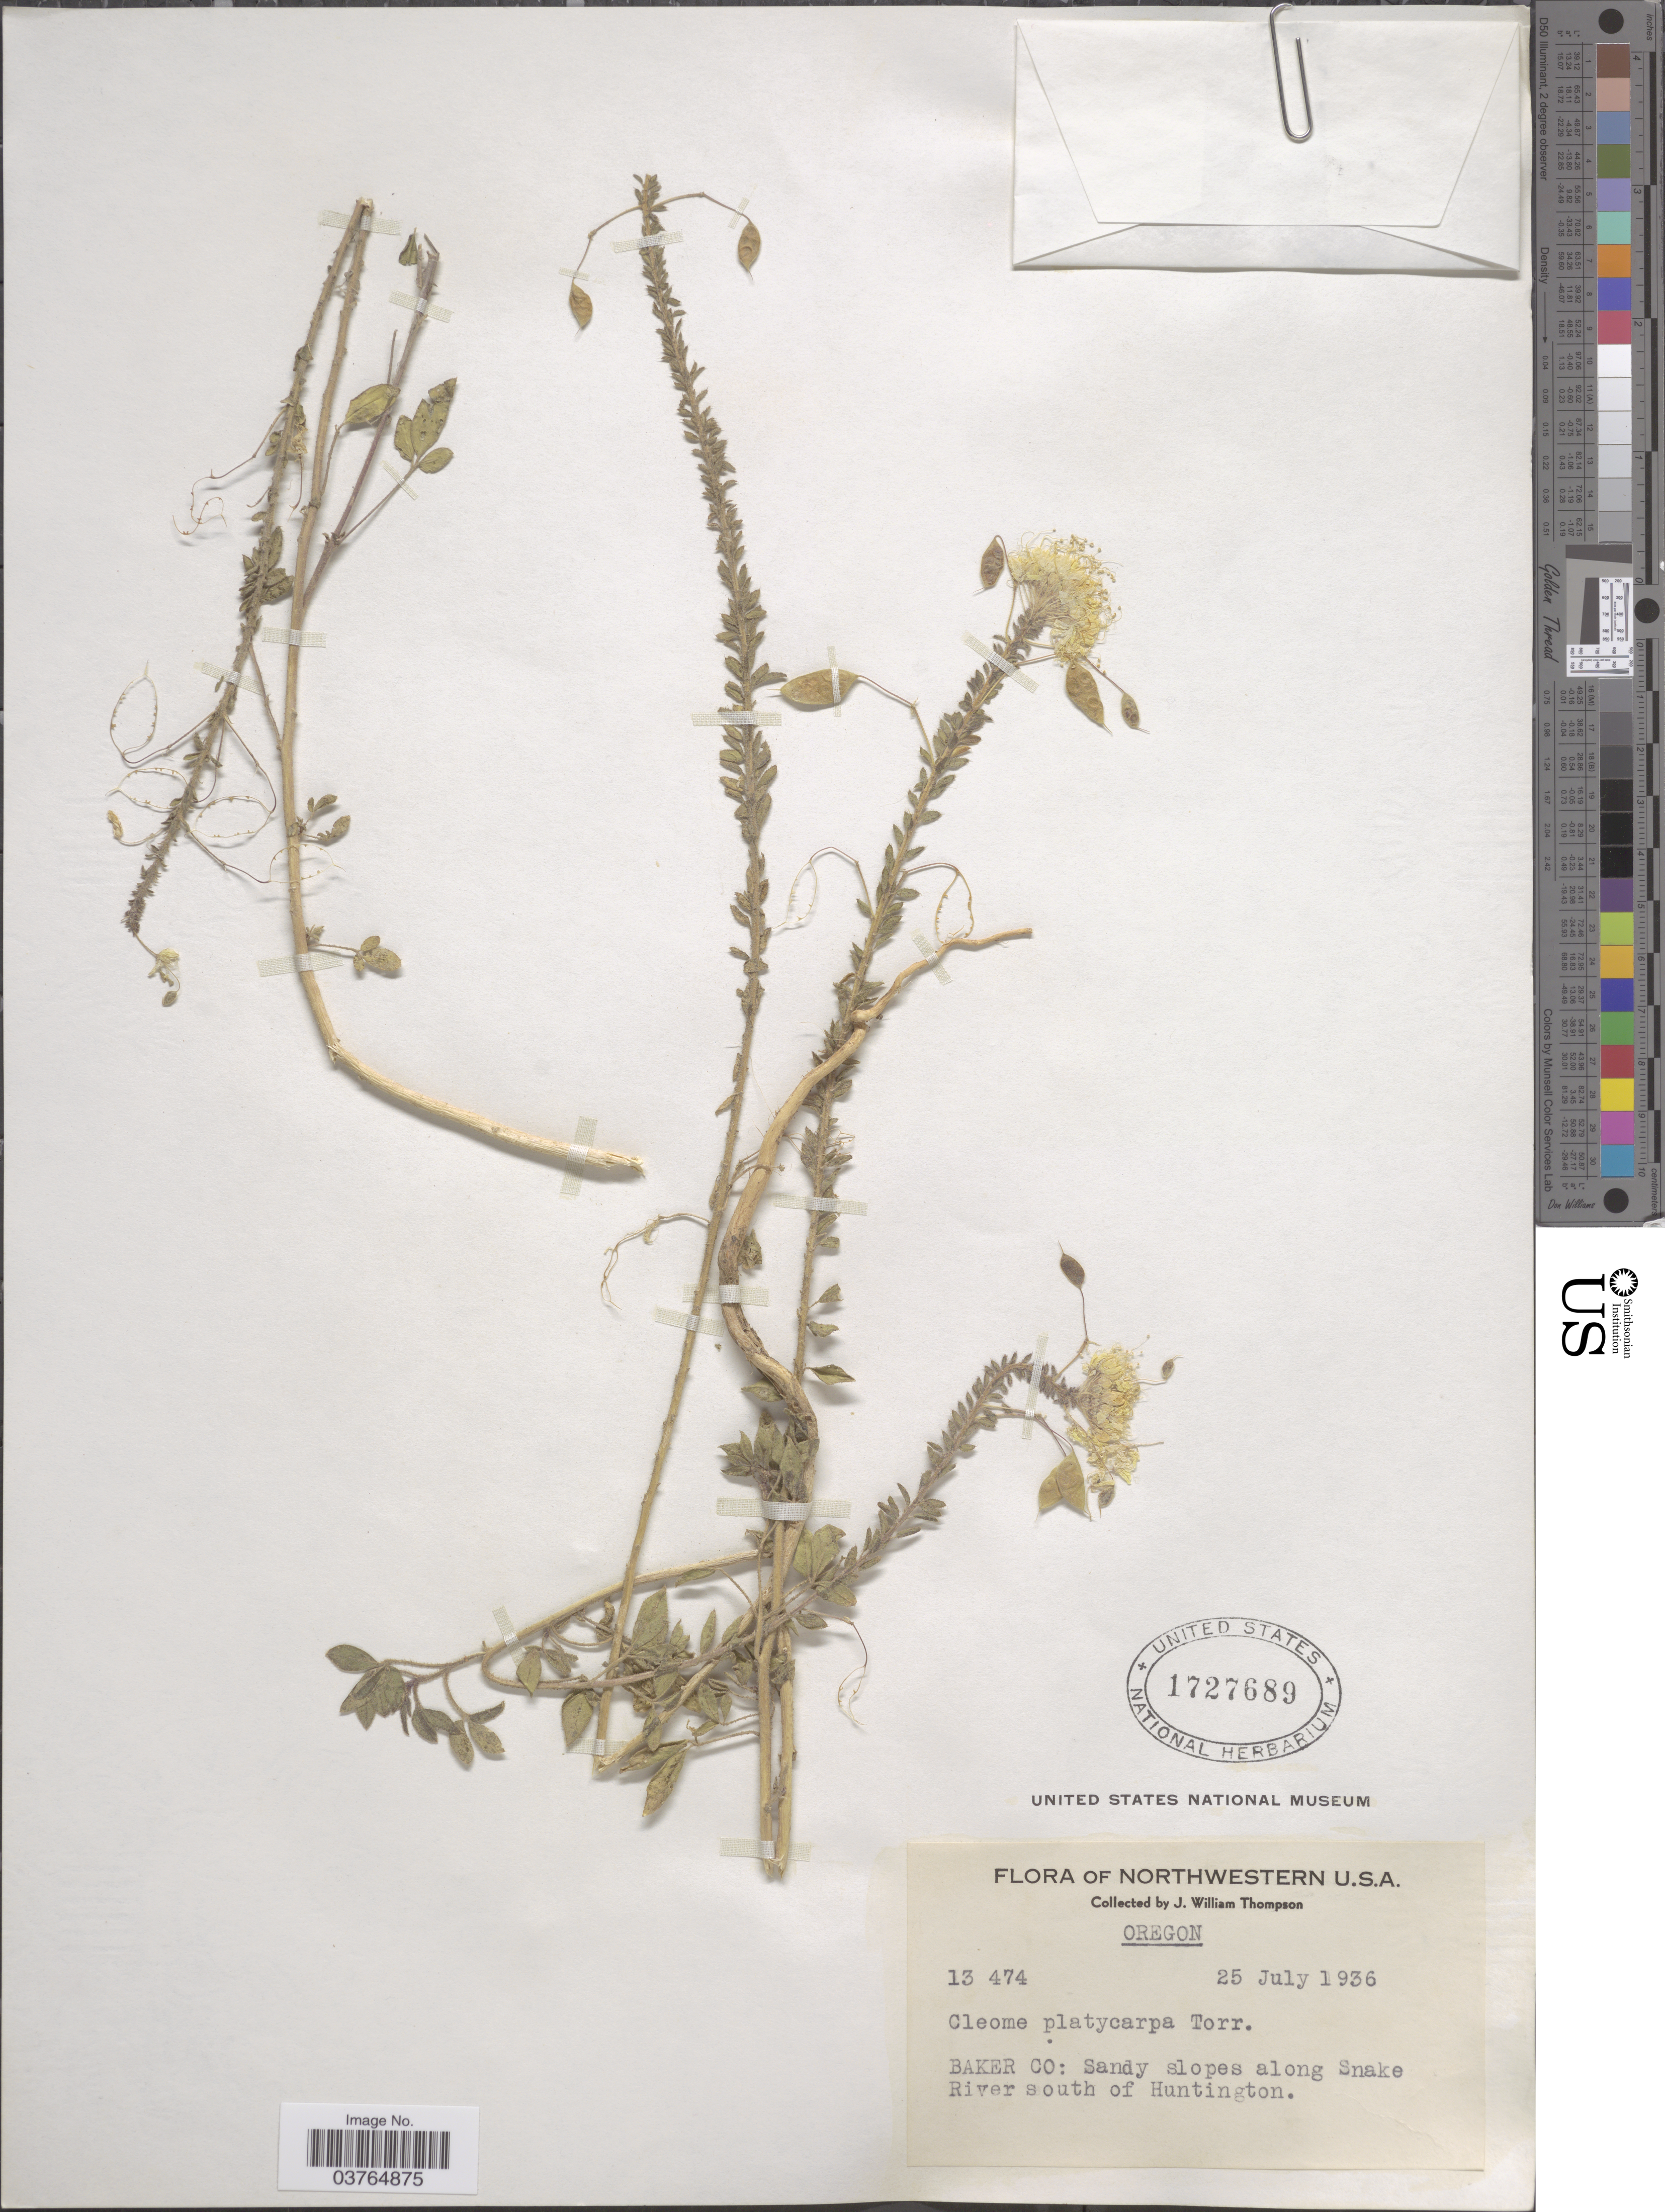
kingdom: Plantae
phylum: Tracheophyta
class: Magnoliopsida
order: Brassicales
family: Cleomaceae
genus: Cleomella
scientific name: Cleomella platycarpa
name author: (Torr.) Roalson & J.C. Hall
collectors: J. W. Thompson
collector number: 13474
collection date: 1936-07-25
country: United States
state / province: Oregon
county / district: Baker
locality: Northwestern U.S.A. Baker Co: Sandy slopes along Snake River south of Huntington.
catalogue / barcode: US 1727689